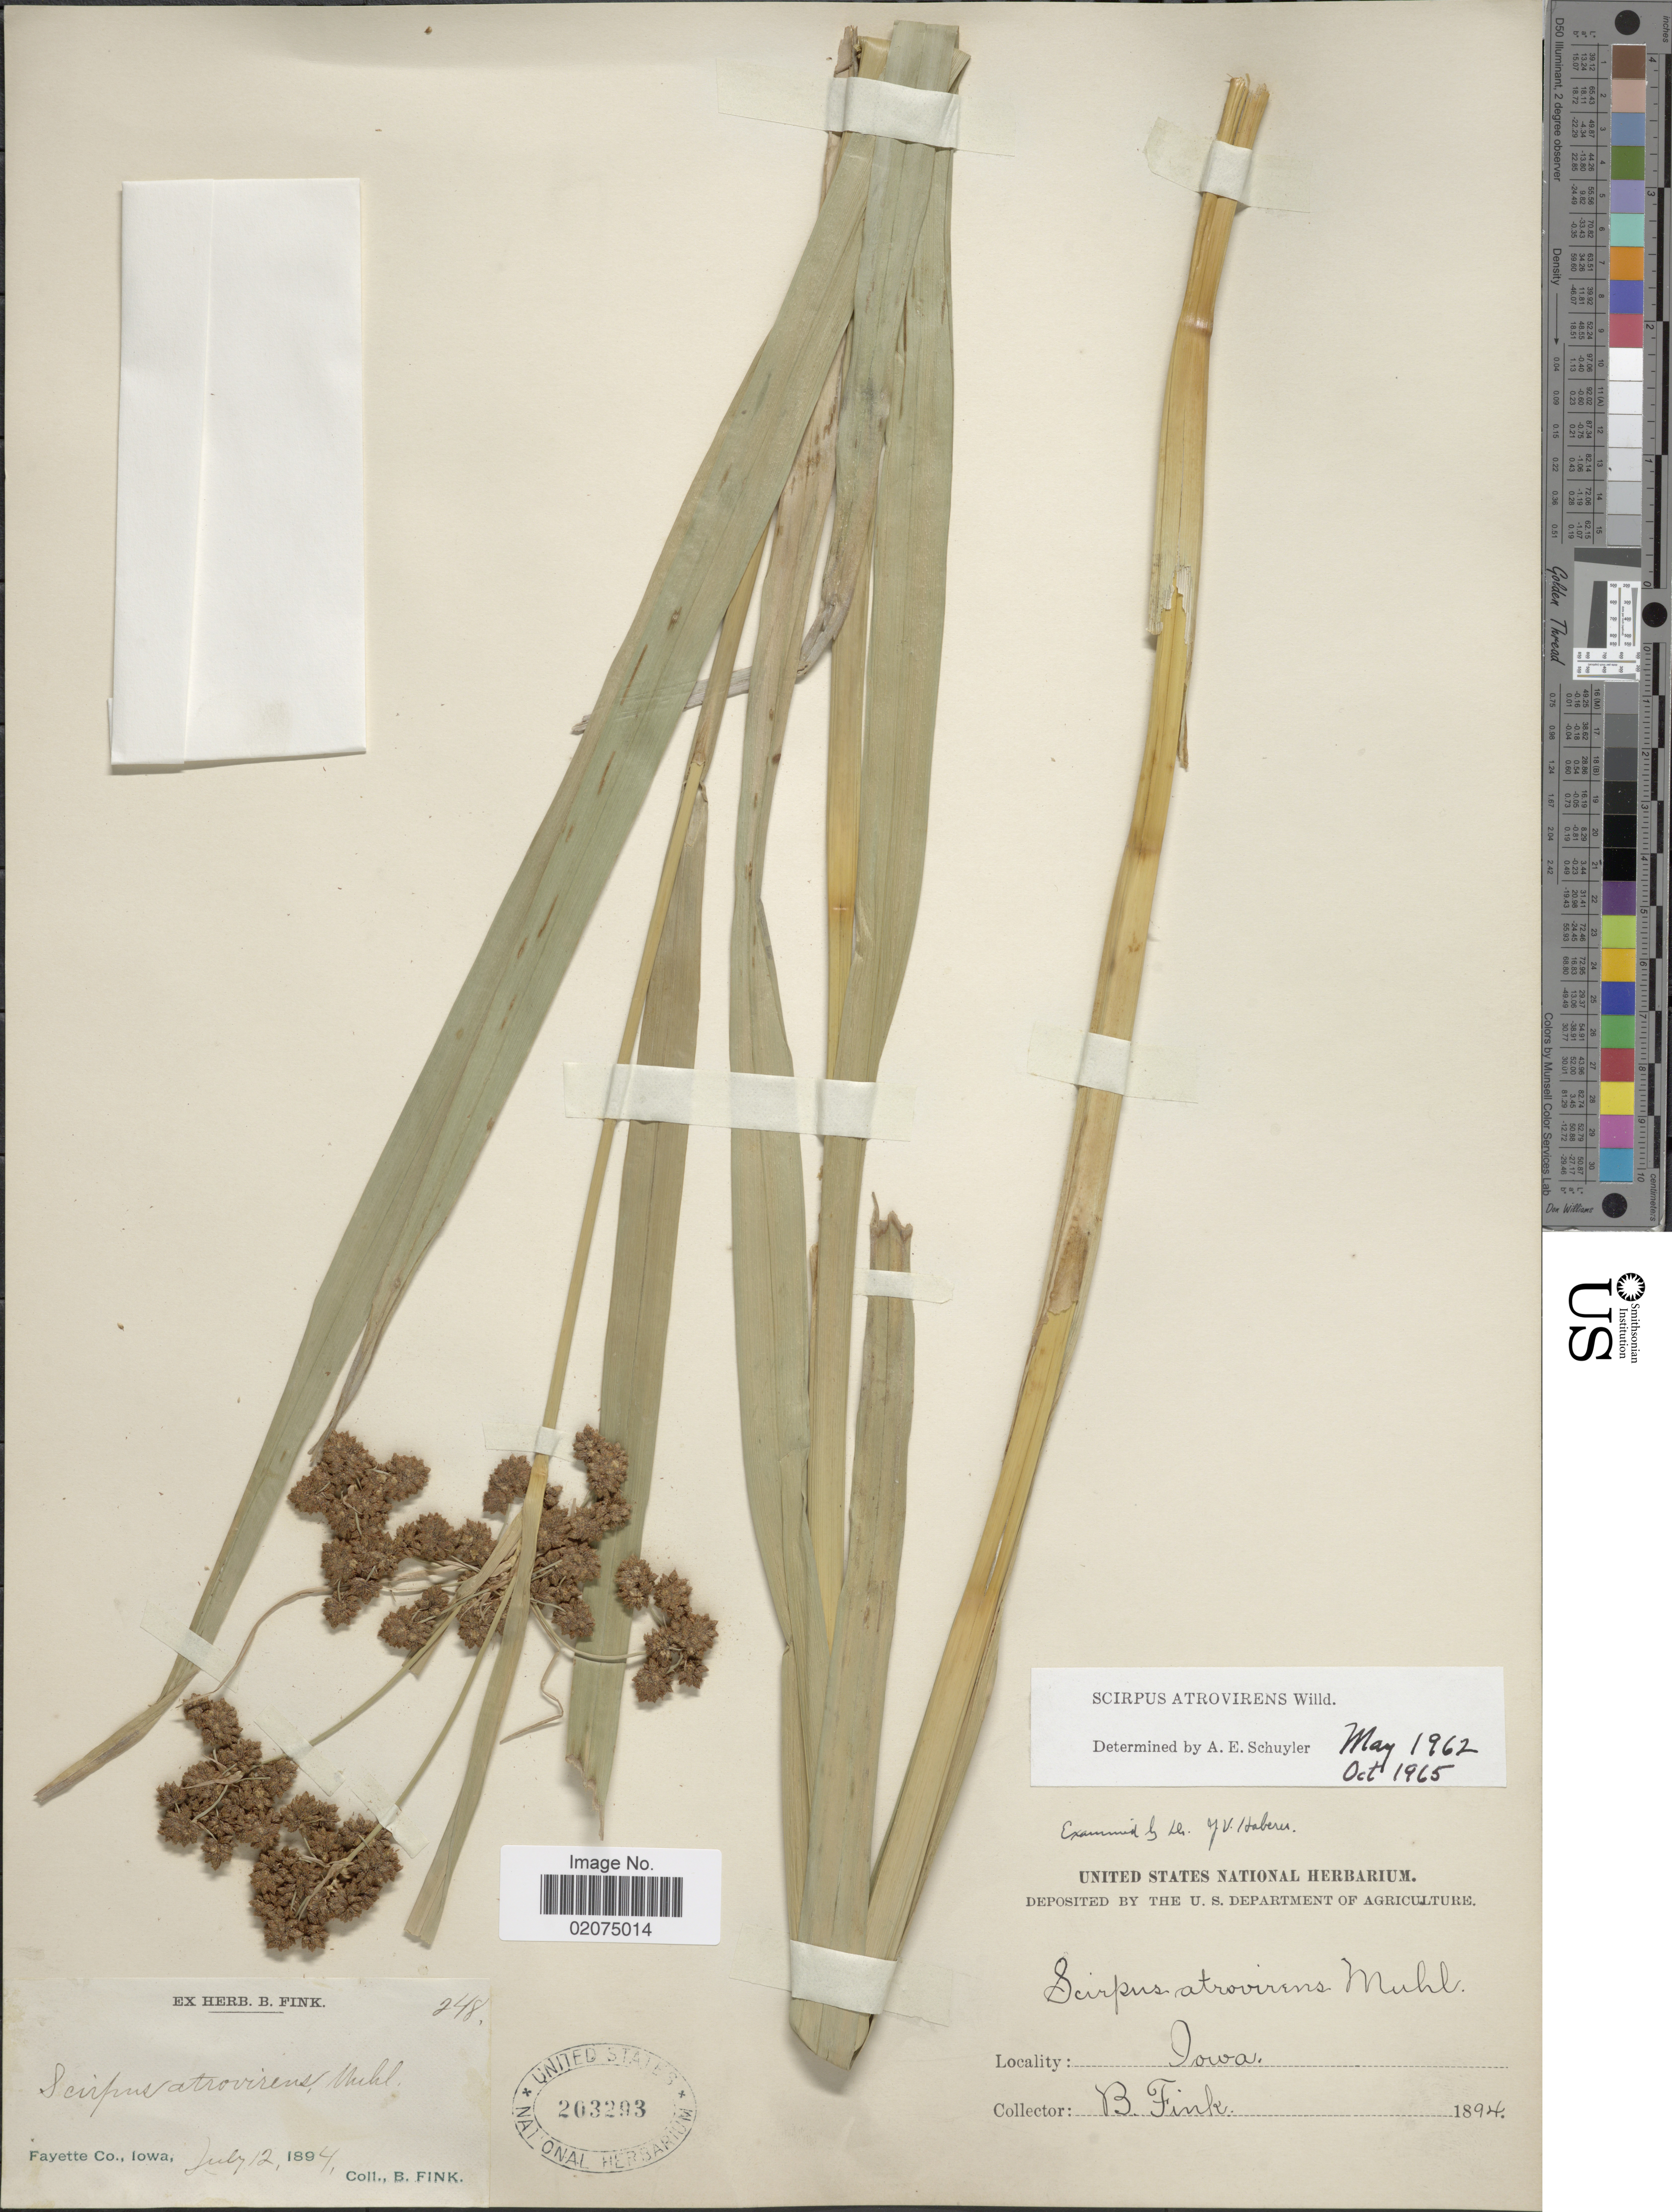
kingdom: Plantae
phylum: Tracheophyta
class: Liliopsida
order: Poales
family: Cyperaceae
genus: Scirpus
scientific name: Scirpus atrovirens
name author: Willd.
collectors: B. Fink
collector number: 248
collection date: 1894-07-12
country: United States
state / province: Iowa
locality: Fayette Co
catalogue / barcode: US 203293